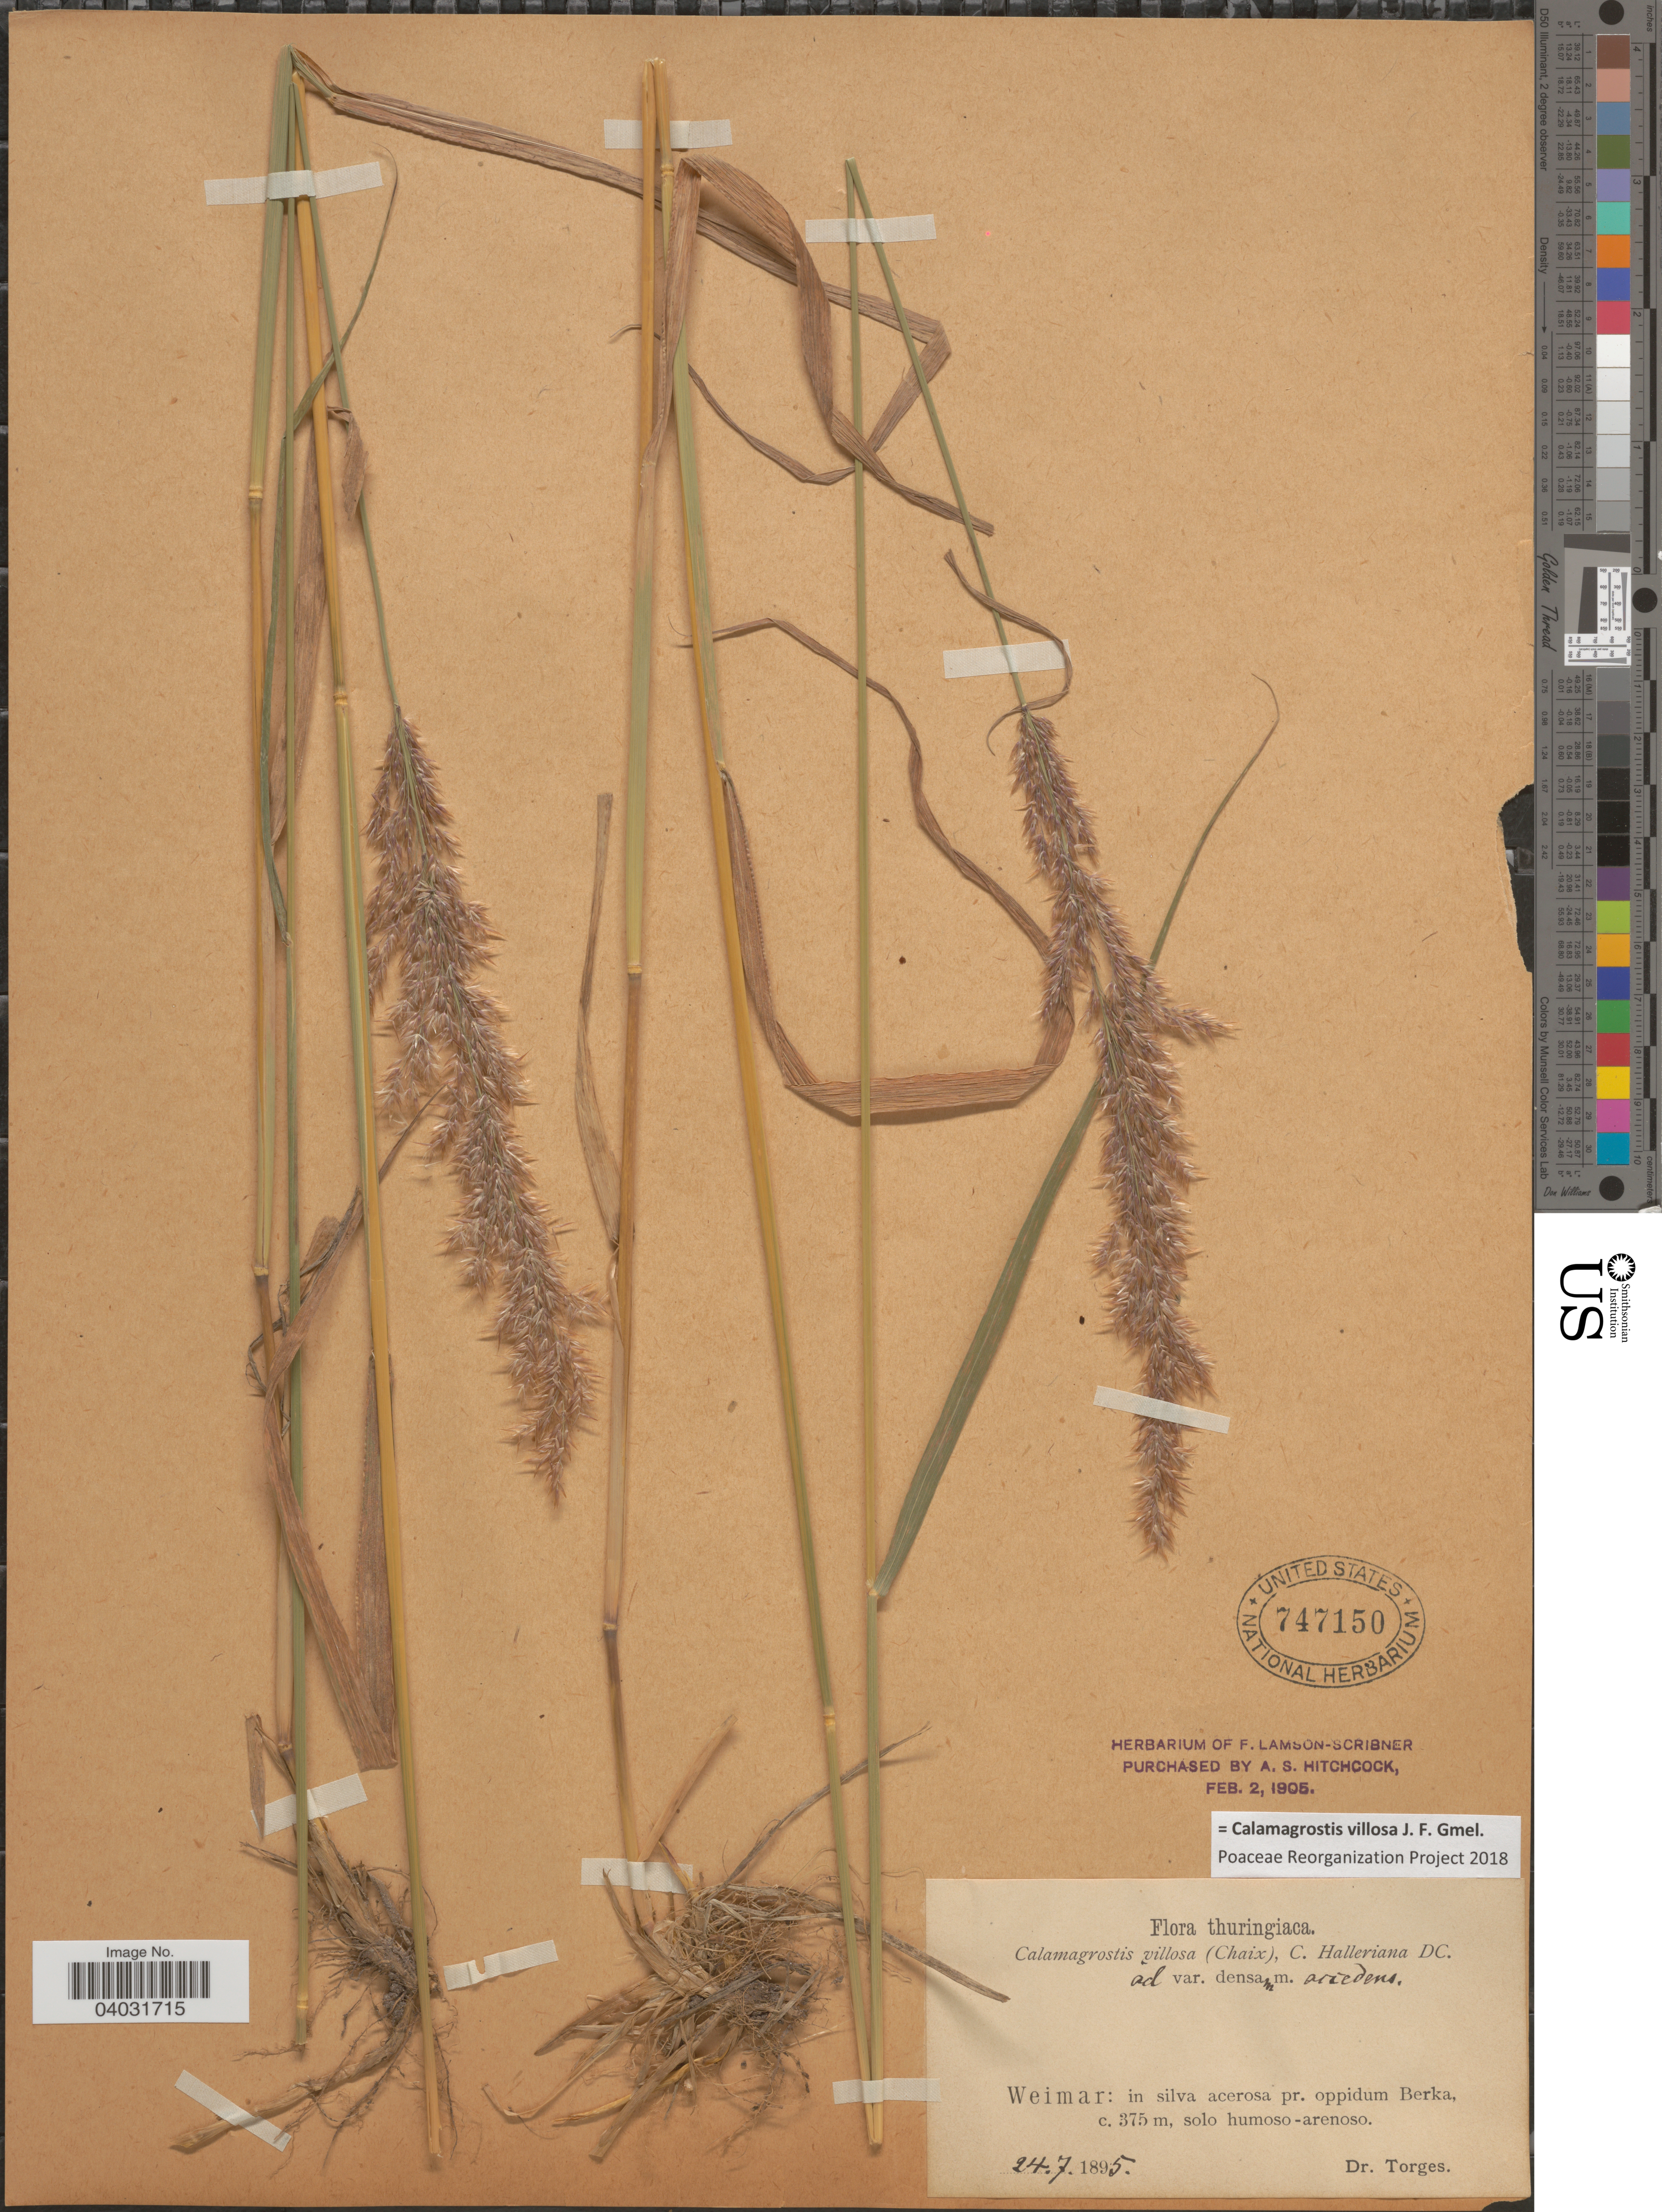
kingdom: Plantae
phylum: Tracheophyta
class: Liliopsida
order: Poales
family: Poaceae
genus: Calamagrostis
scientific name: Calamagrostis villosa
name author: J.F. Gmel.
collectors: Torges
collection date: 1895-07-24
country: Germany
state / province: Thuringia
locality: Thuringiaca. Weimar: in silva acerosa pr. oppidum Berka.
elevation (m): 375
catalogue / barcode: US 747150